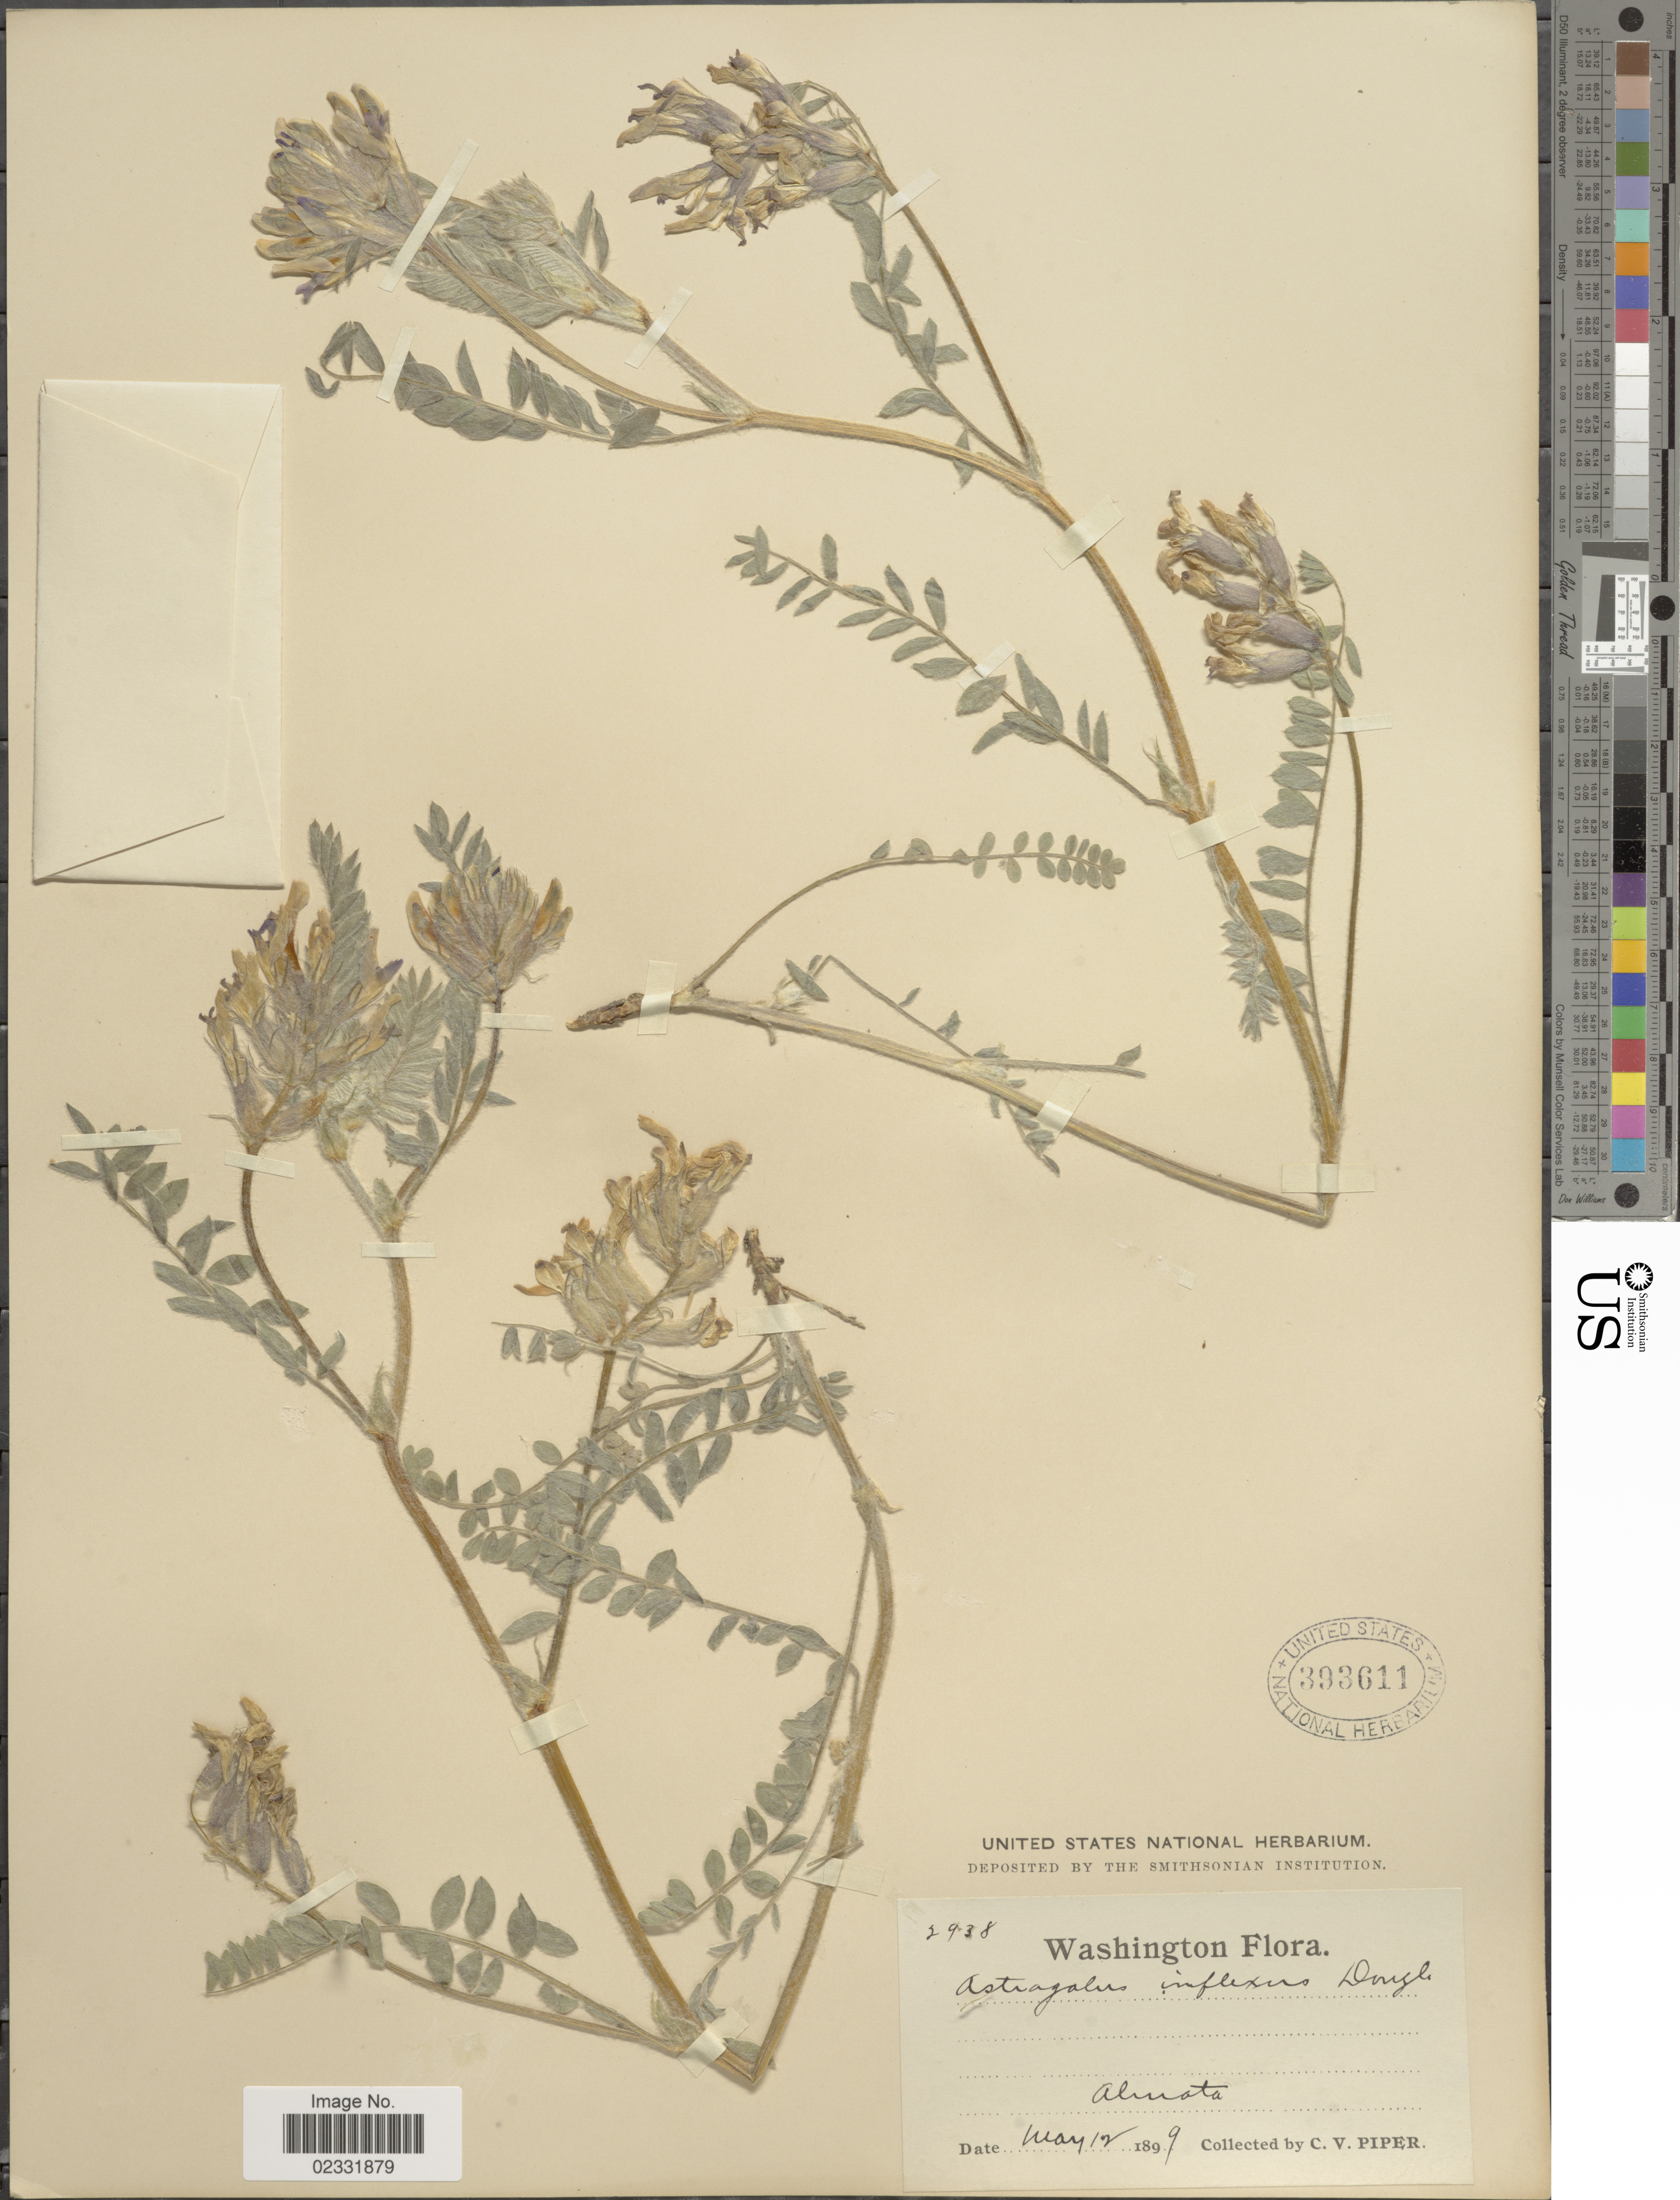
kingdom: Plantae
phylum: Tracheophyta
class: Magnoliopsida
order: Fabales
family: Fabaceae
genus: Astragalus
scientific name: Astragalus inflexus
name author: Douglas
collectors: C. V. Piper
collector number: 2938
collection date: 1899-05-12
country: United States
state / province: Washington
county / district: Whitman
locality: Almota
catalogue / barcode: US 393611